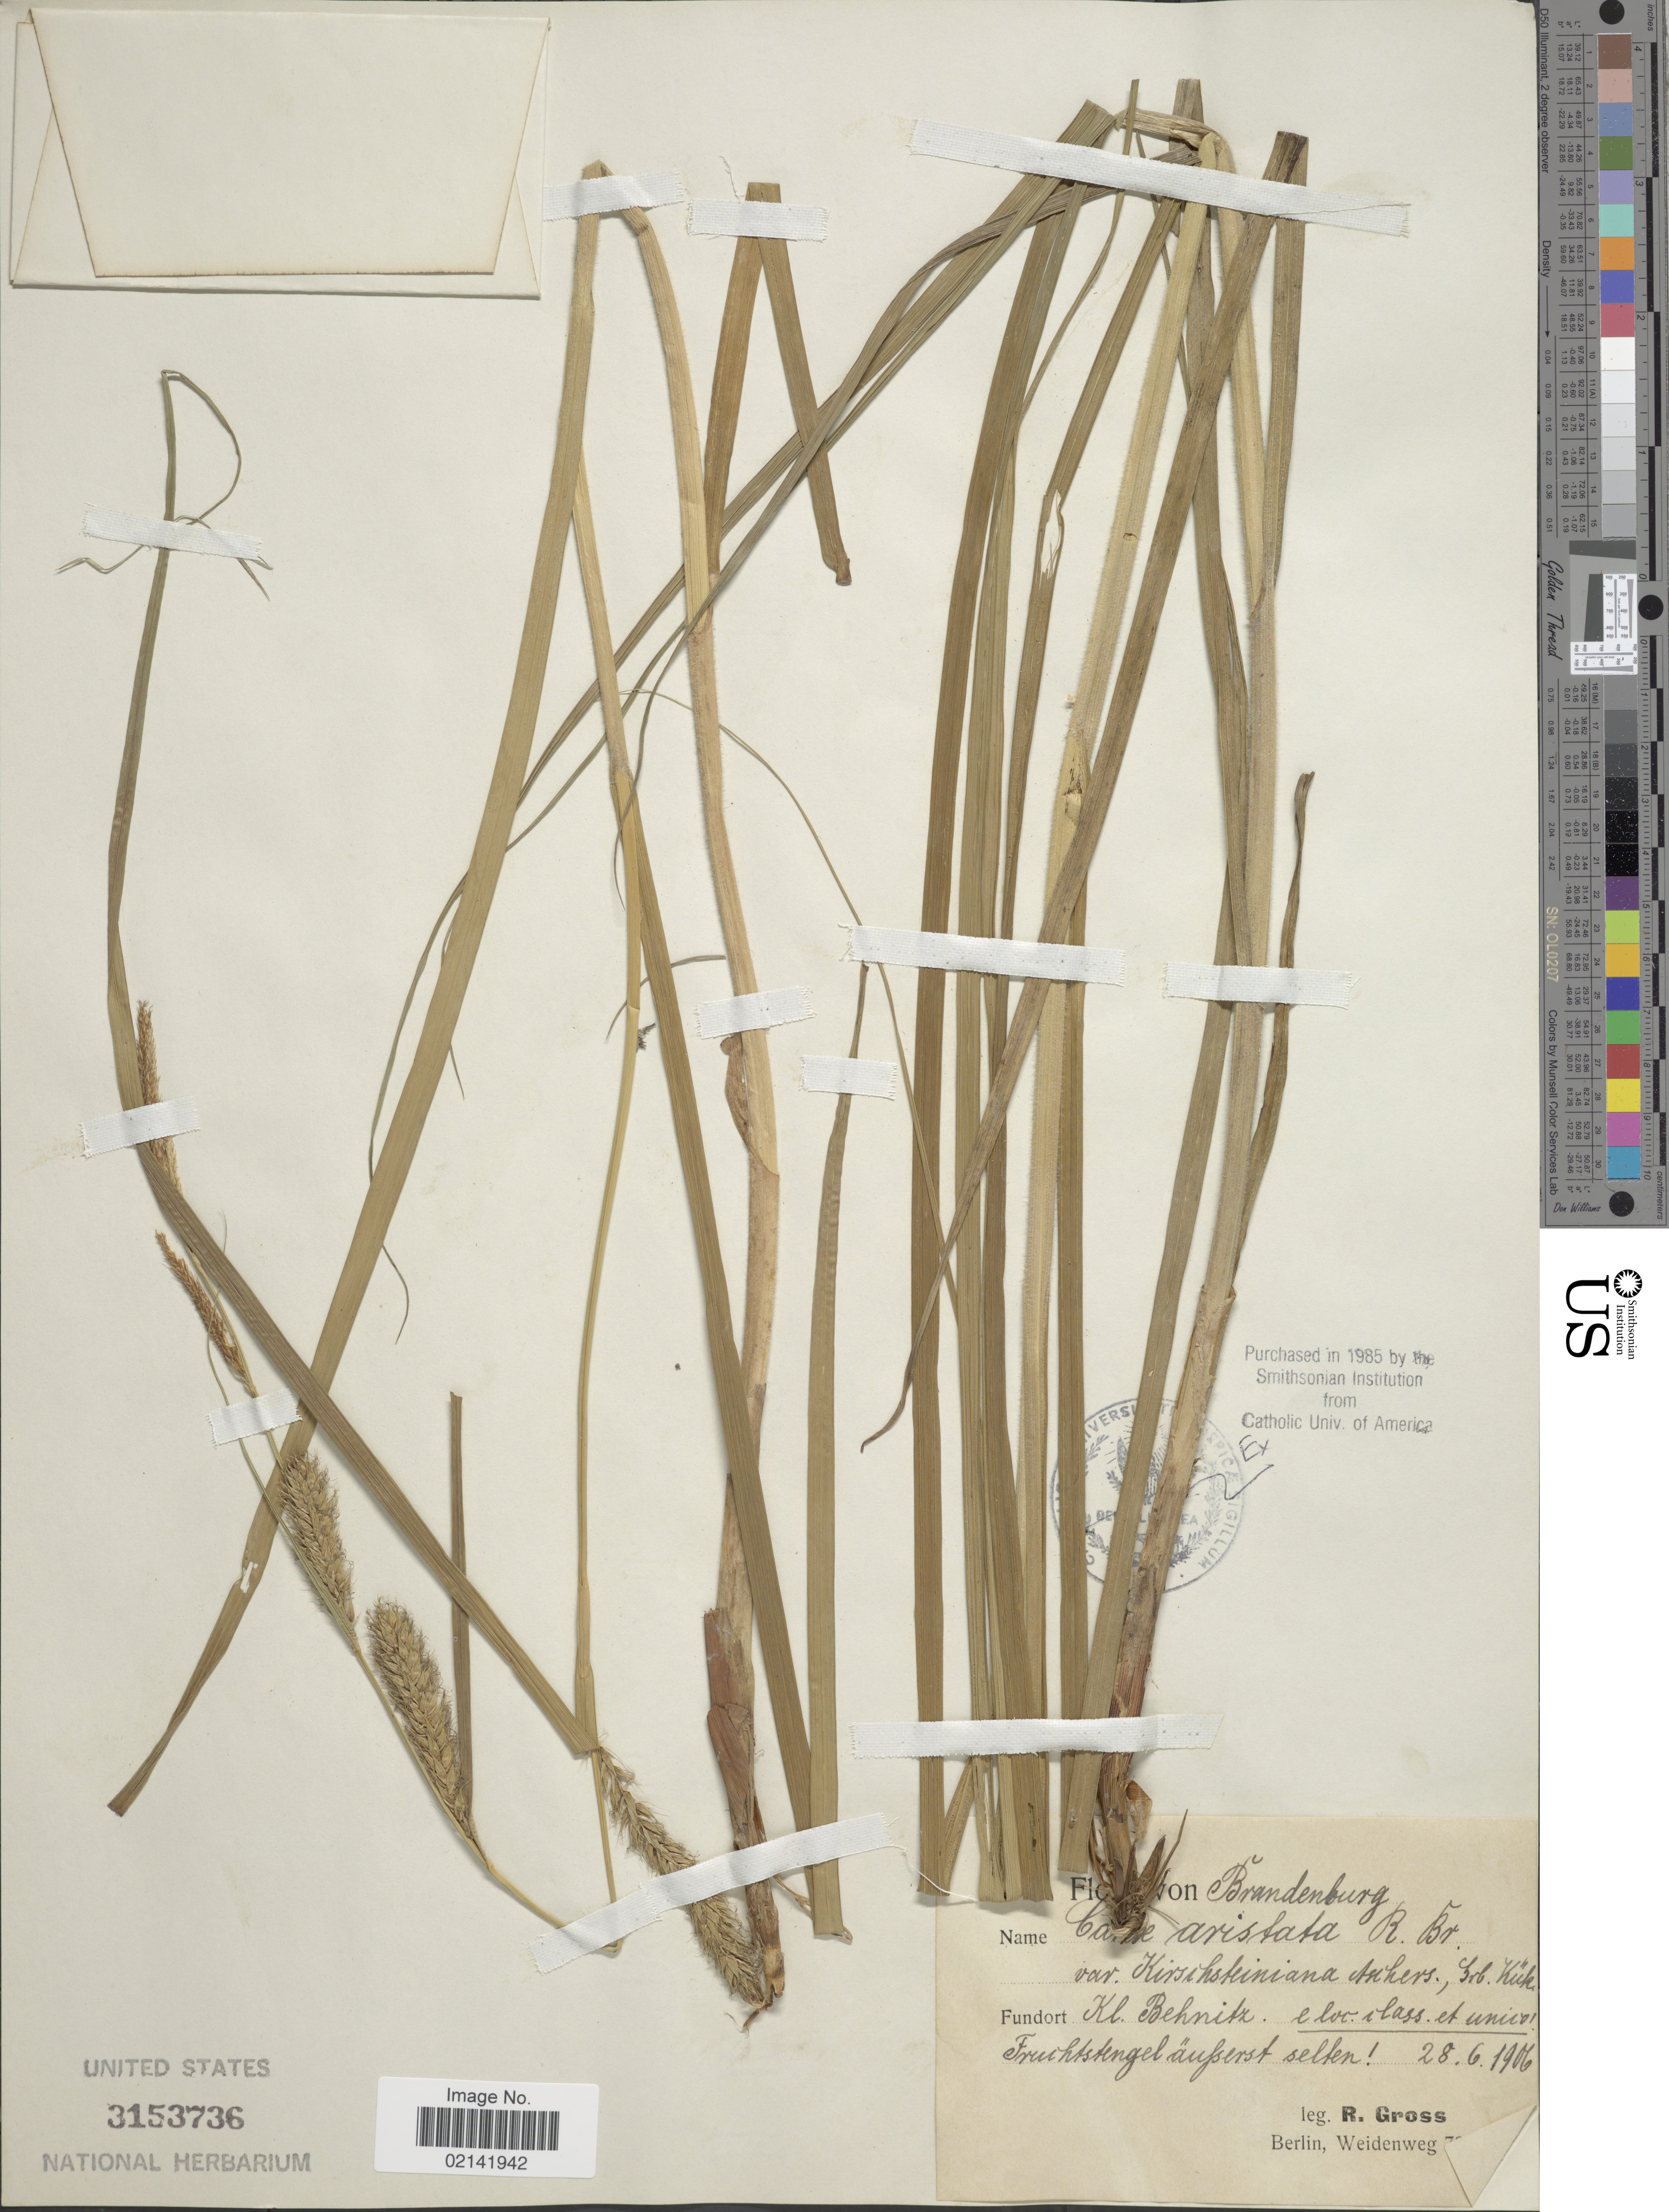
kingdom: Plantae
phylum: Tracheophyta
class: Liliopsida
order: Poales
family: Cyperaceae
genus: Carex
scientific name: Carex atherodes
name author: Spreng.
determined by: Strong, Mark T., (BOT), Smithsonian Institution - National Museum of Natural History (UNITED STATES)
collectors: R. Gross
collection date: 1906-06-28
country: Germany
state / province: Brandenburg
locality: Kl. Behnitz. e loo i lass. et unico. Fruhtstengel aufserst selten [illegible text]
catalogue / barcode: US 3153736